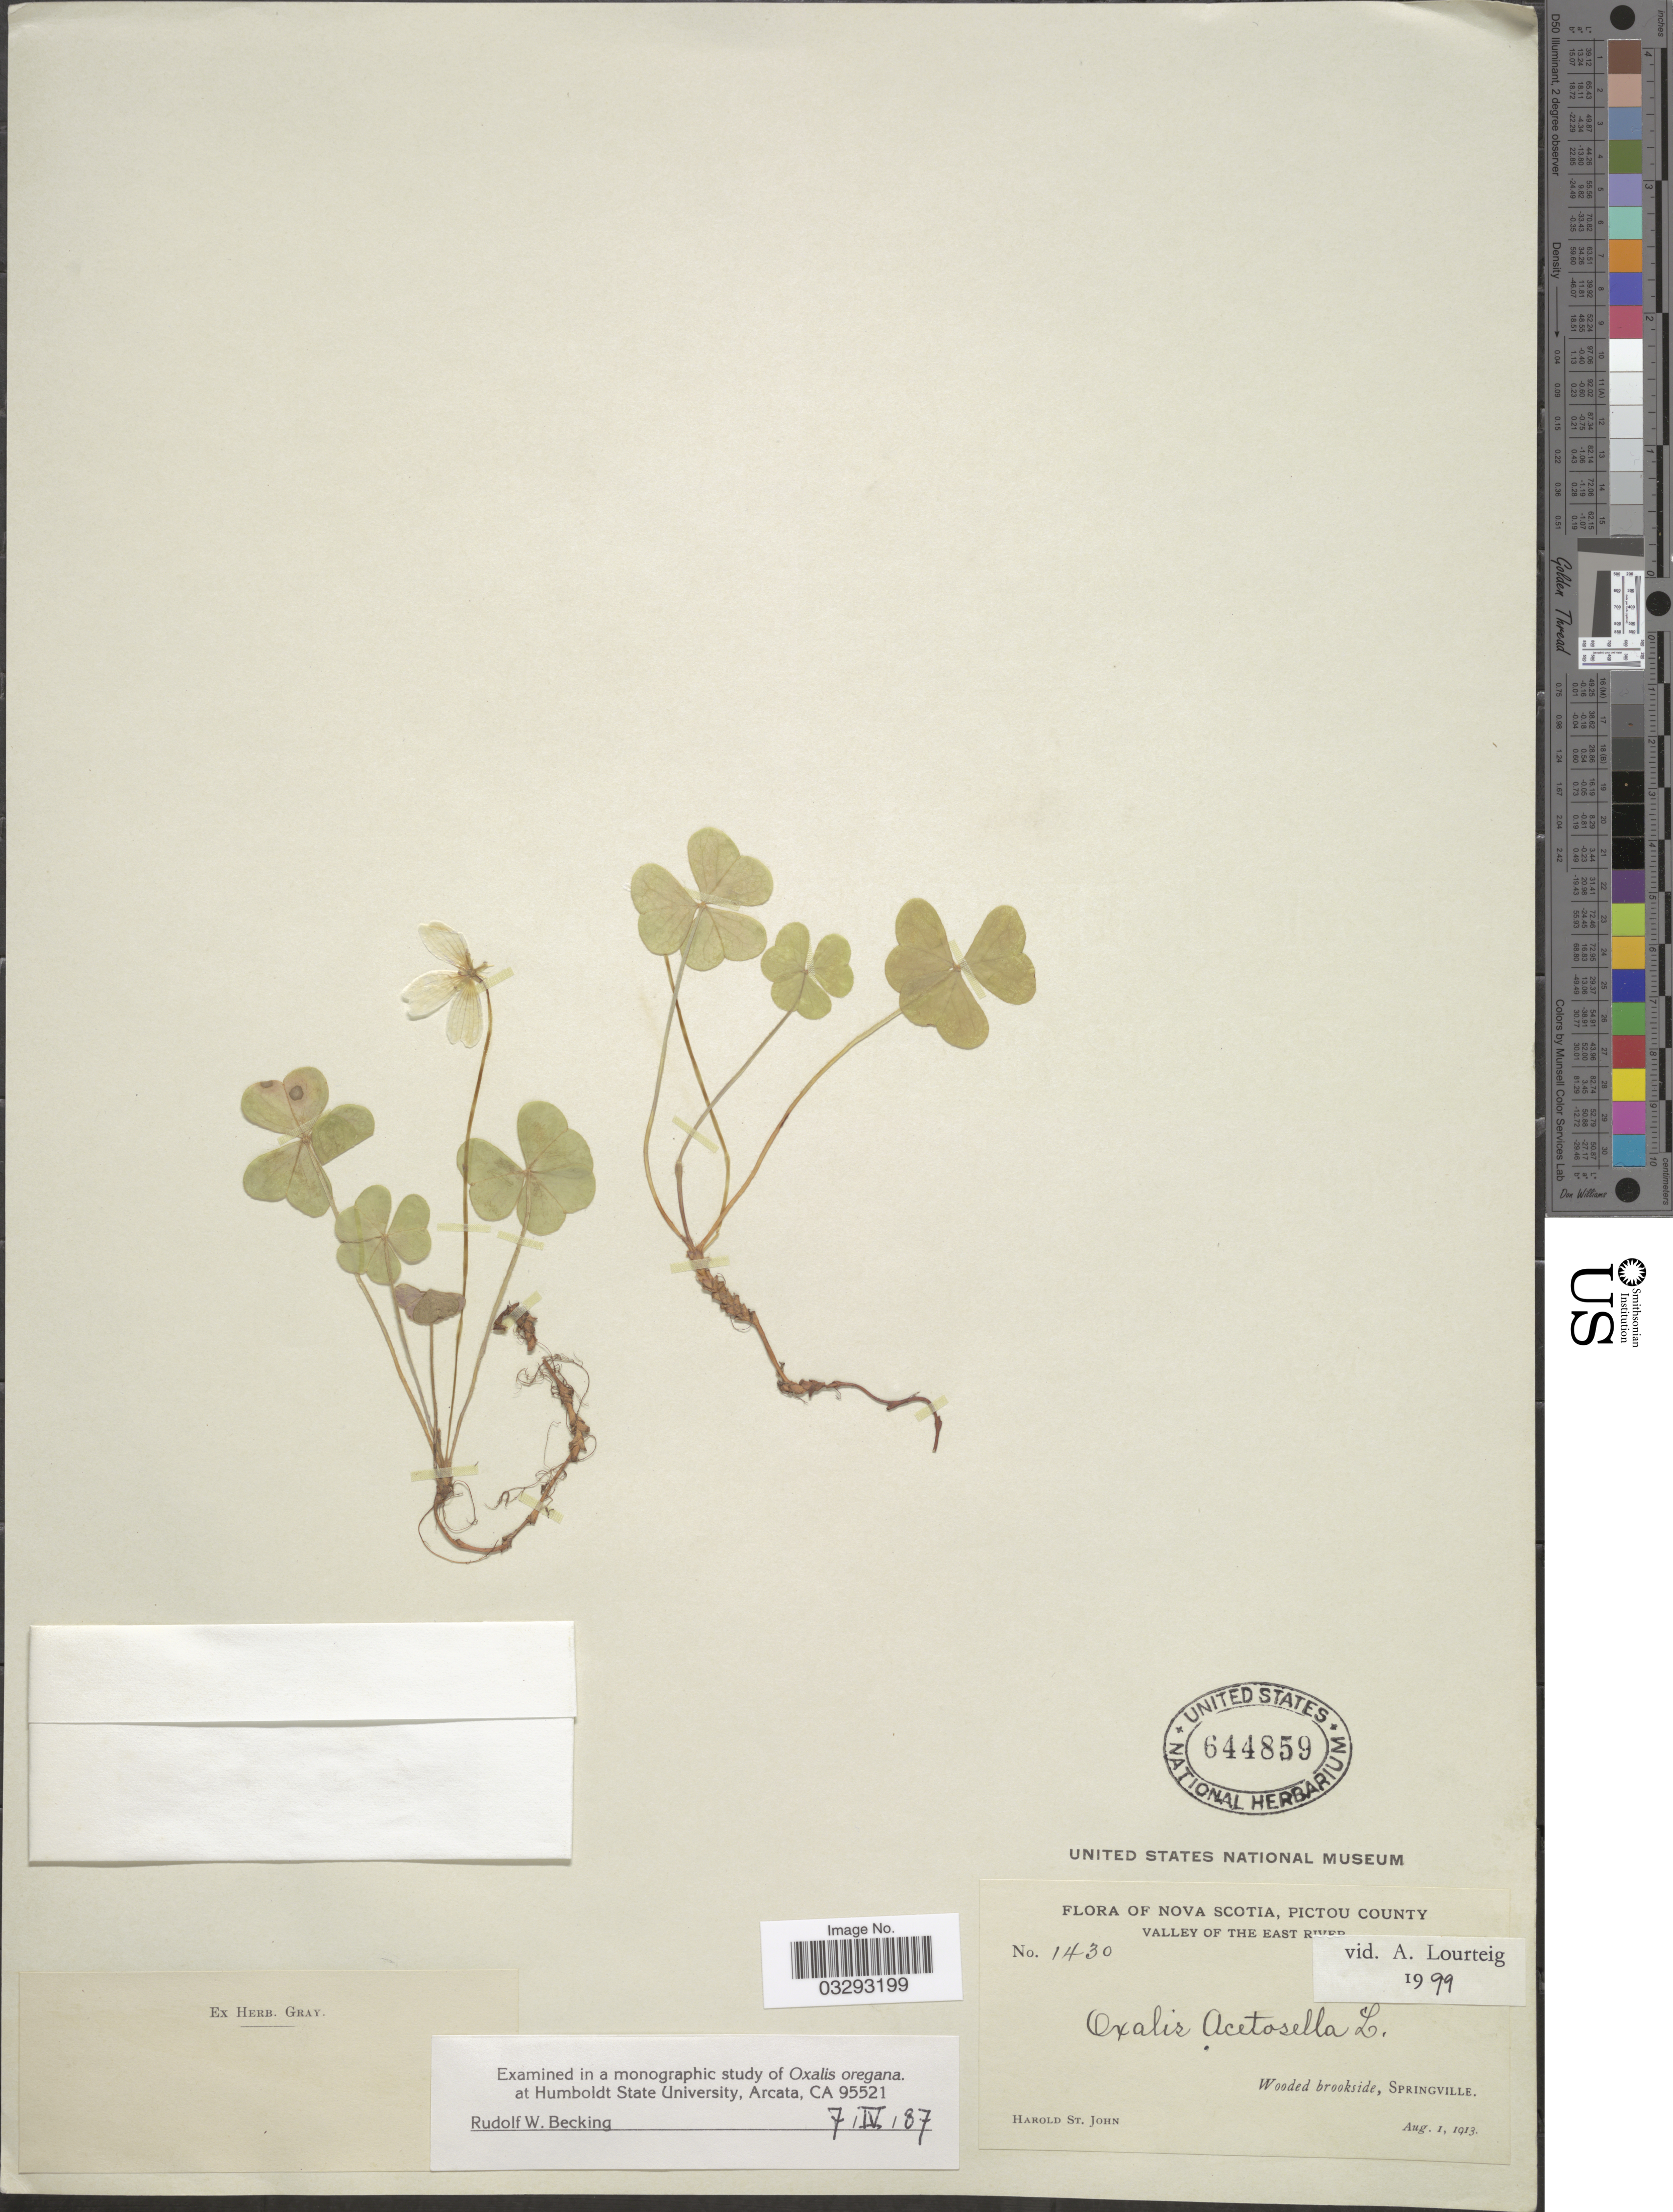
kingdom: Plantae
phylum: Tracheophyta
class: Magnoliopsida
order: Oxalidales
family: Oxalidaceae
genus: Oxalis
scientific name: Oxalis acetosella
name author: L.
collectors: H. St. John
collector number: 1430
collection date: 1913-08-01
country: Canada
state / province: Nova Scotia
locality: Pictou County. Valley of the East River. Wooded brookside, Springville.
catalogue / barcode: US 644859